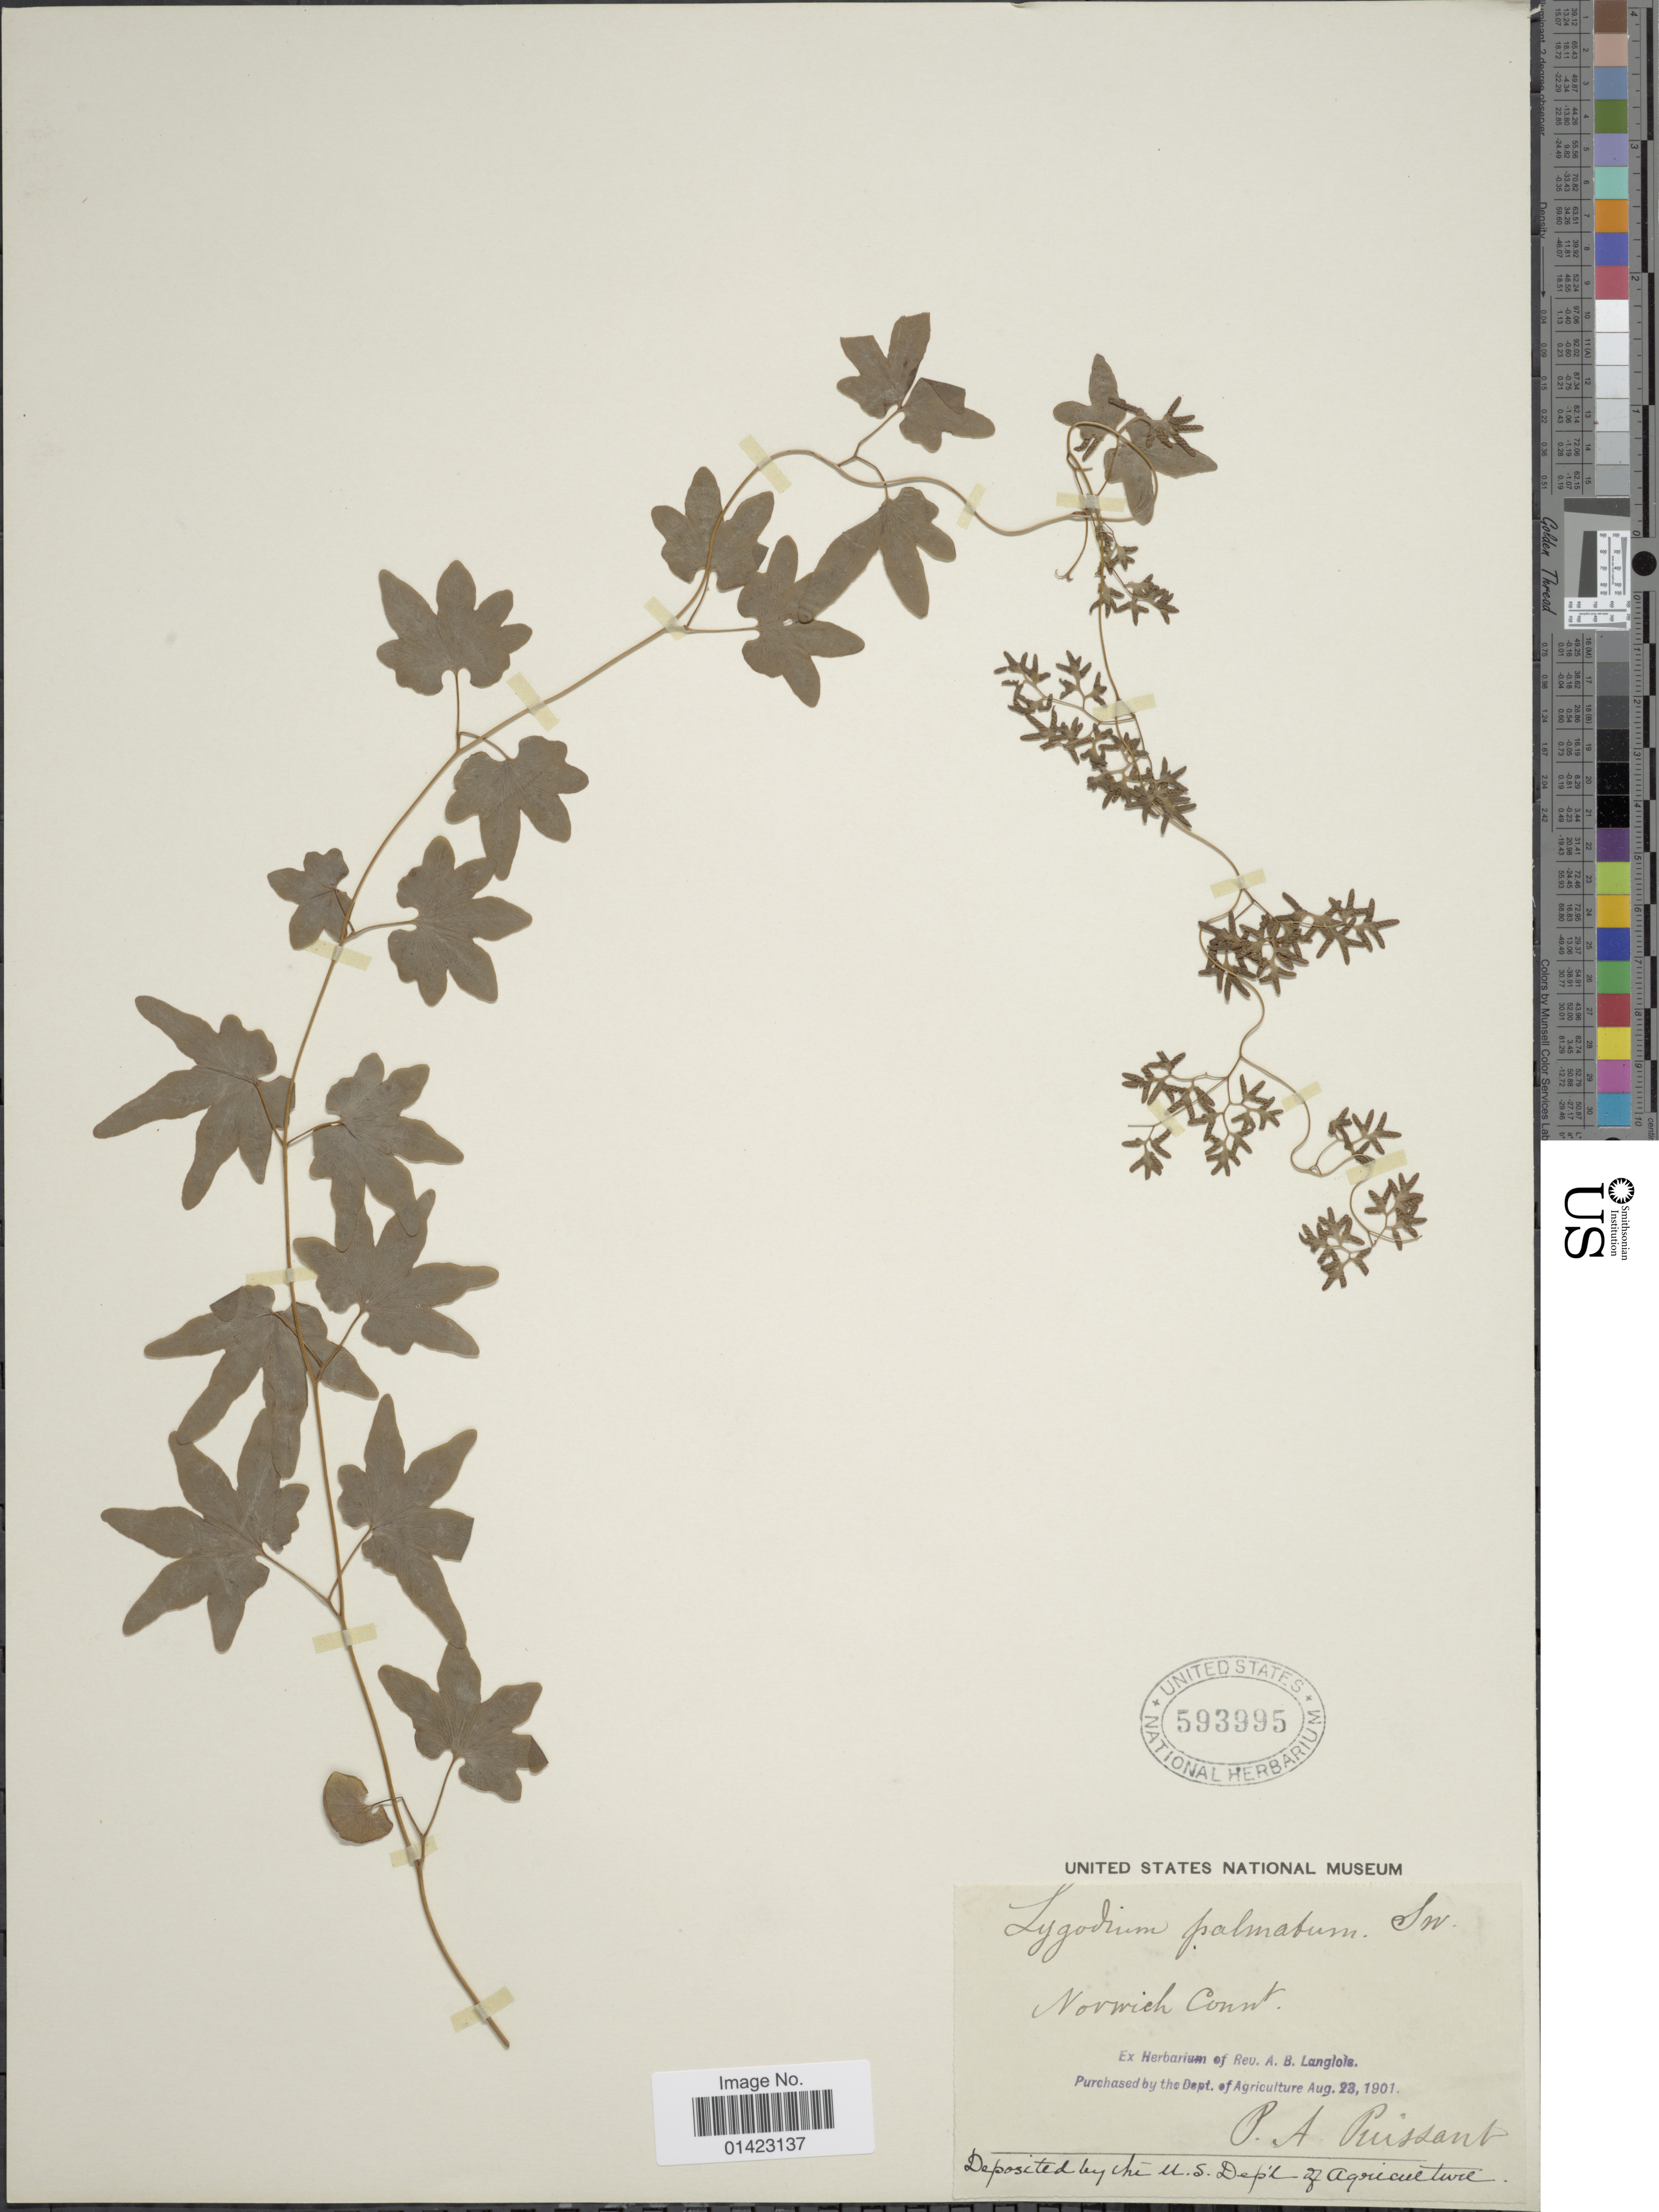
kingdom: Plantae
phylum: Tracheophyta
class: Polypodiopsida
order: Schizaeales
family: Lygodiaceae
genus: Lygodium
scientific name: Lygodium palmatum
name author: (Bernh.) Sw.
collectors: P. Puissant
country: United States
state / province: Connecticut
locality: Norwich Connt.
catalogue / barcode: US 593995